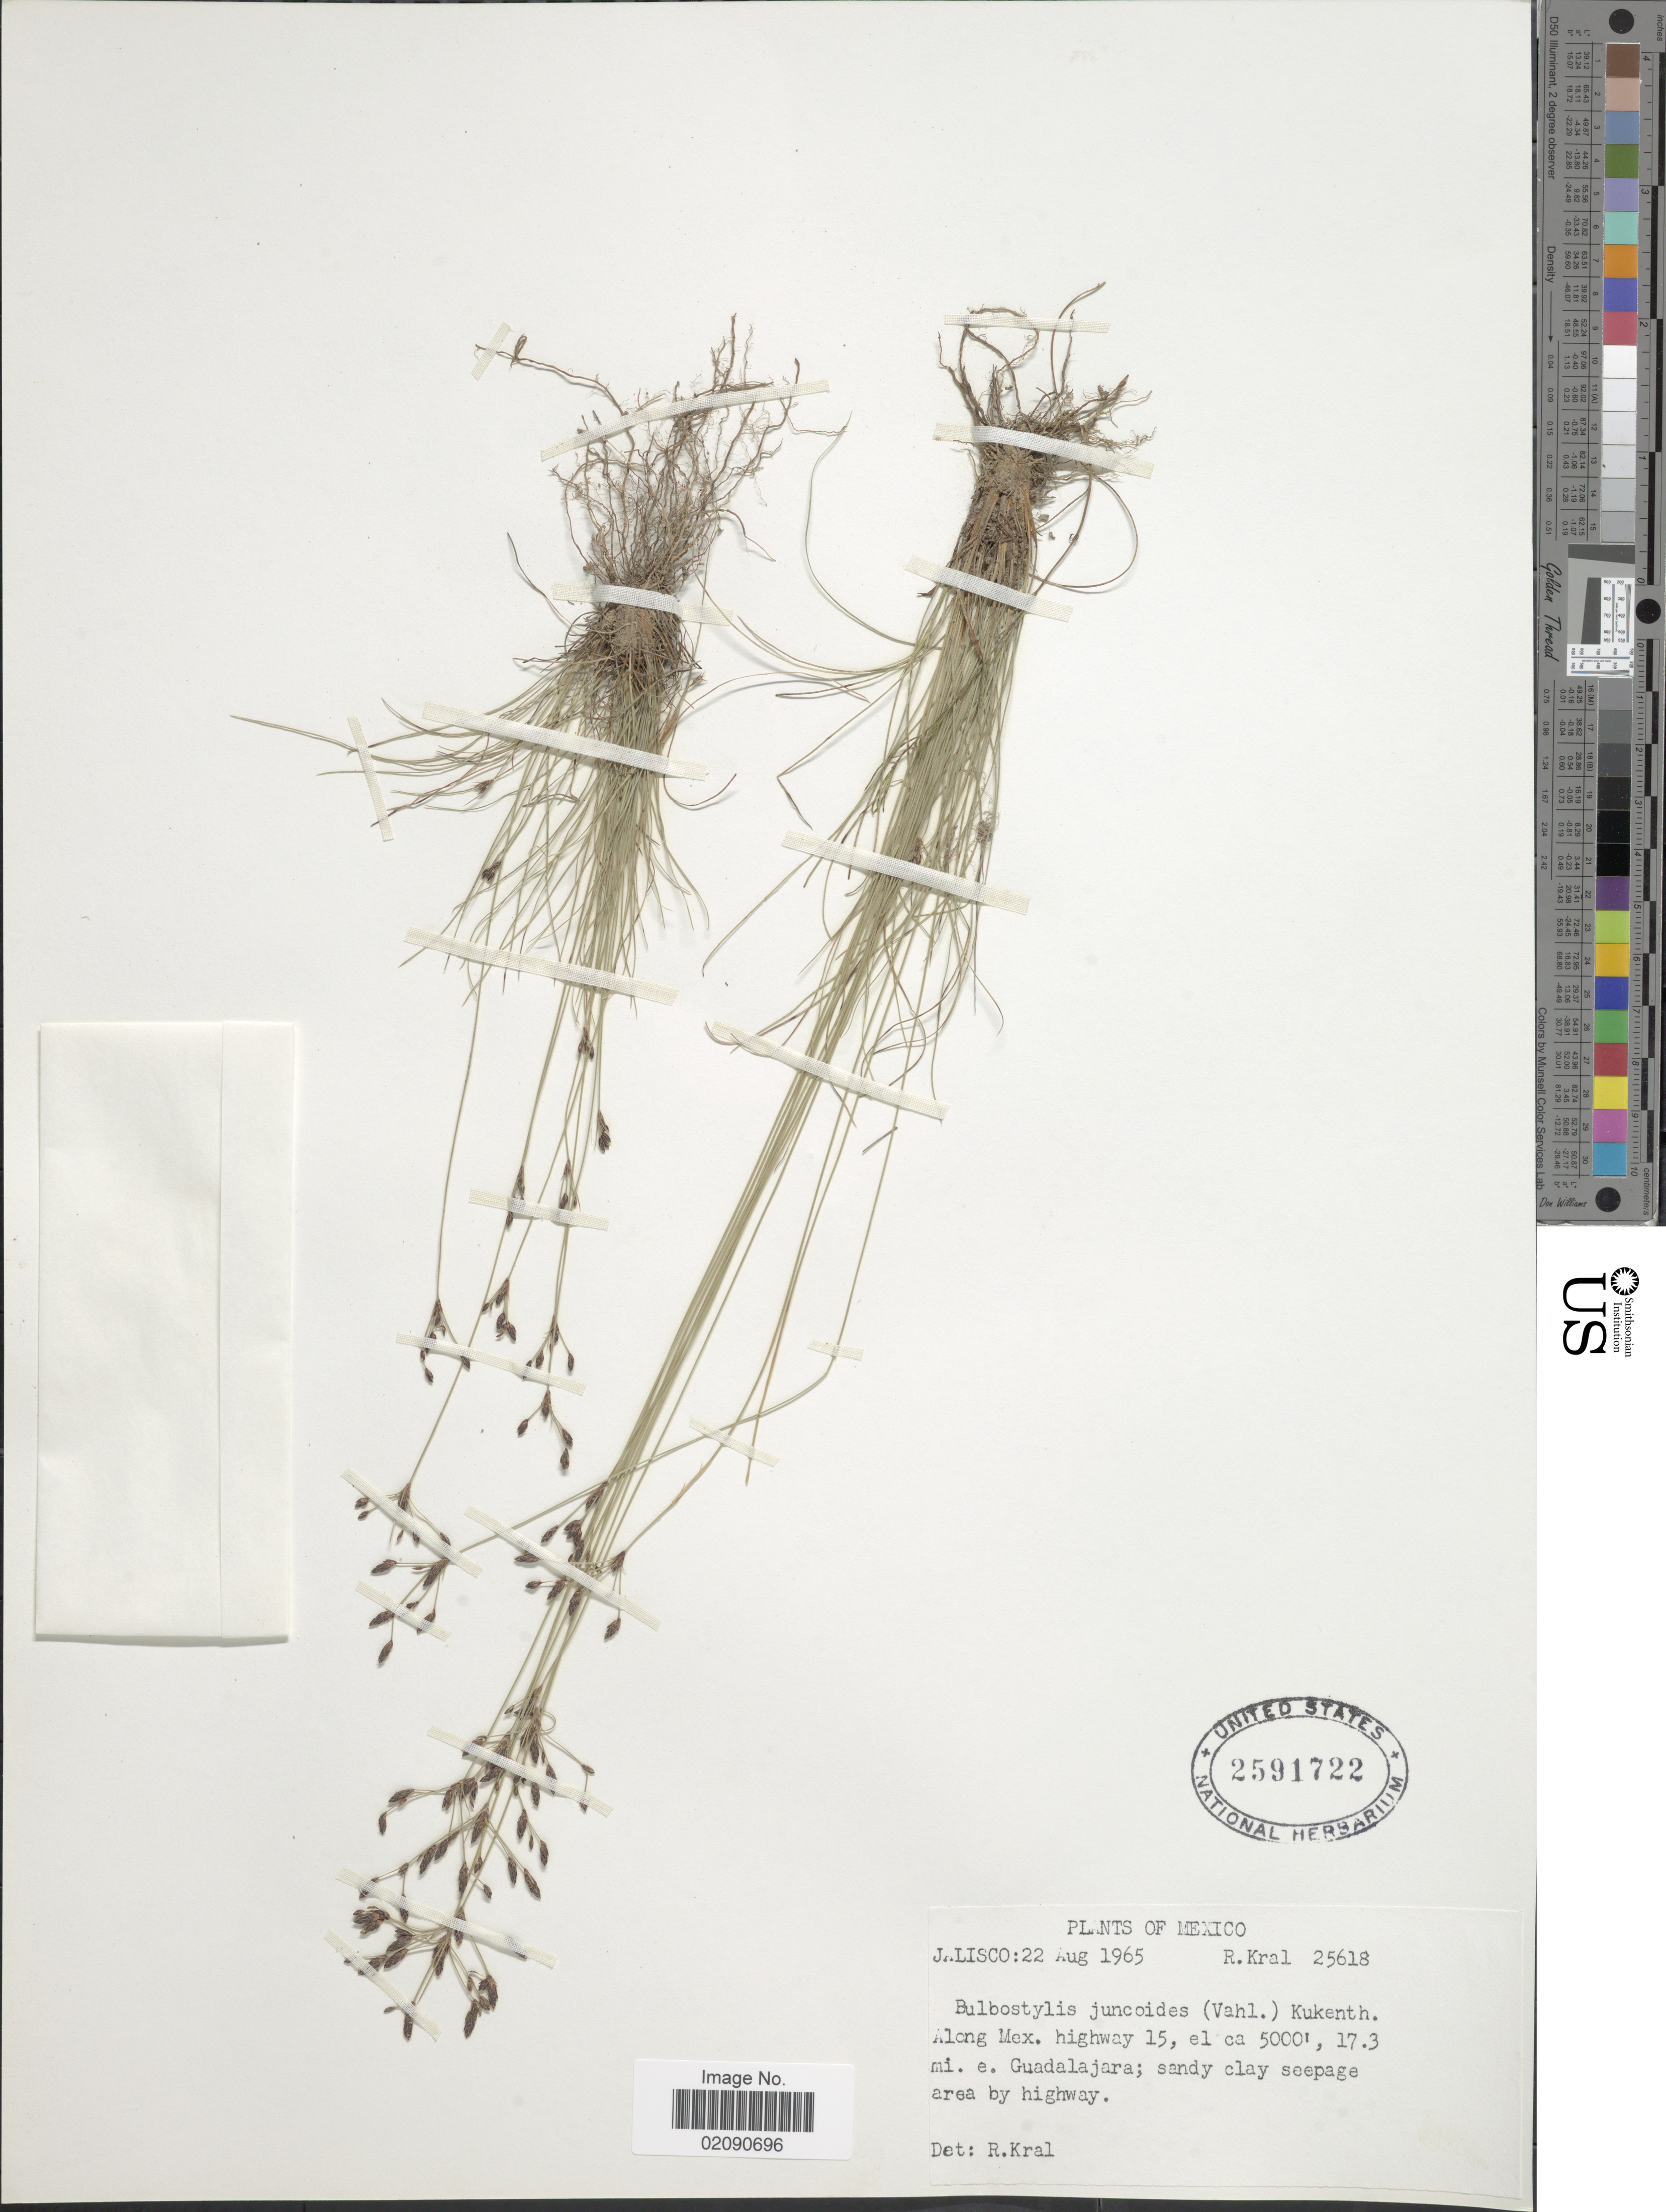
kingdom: Plantae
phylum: Tracheophyta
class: Liliopsida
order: Poales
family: Cyperaceae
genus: Bulbostylis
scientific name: Bulbostylis juncoides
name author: (Vahl) Kük. ex Herter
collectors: R. Kral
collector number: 25618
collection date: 1965-08-22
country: Mexico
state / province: Jalisco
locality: Along Mex. highway 15. 17.3 mi. e. Guadalajara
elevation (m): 1524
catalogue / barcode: US 2591722